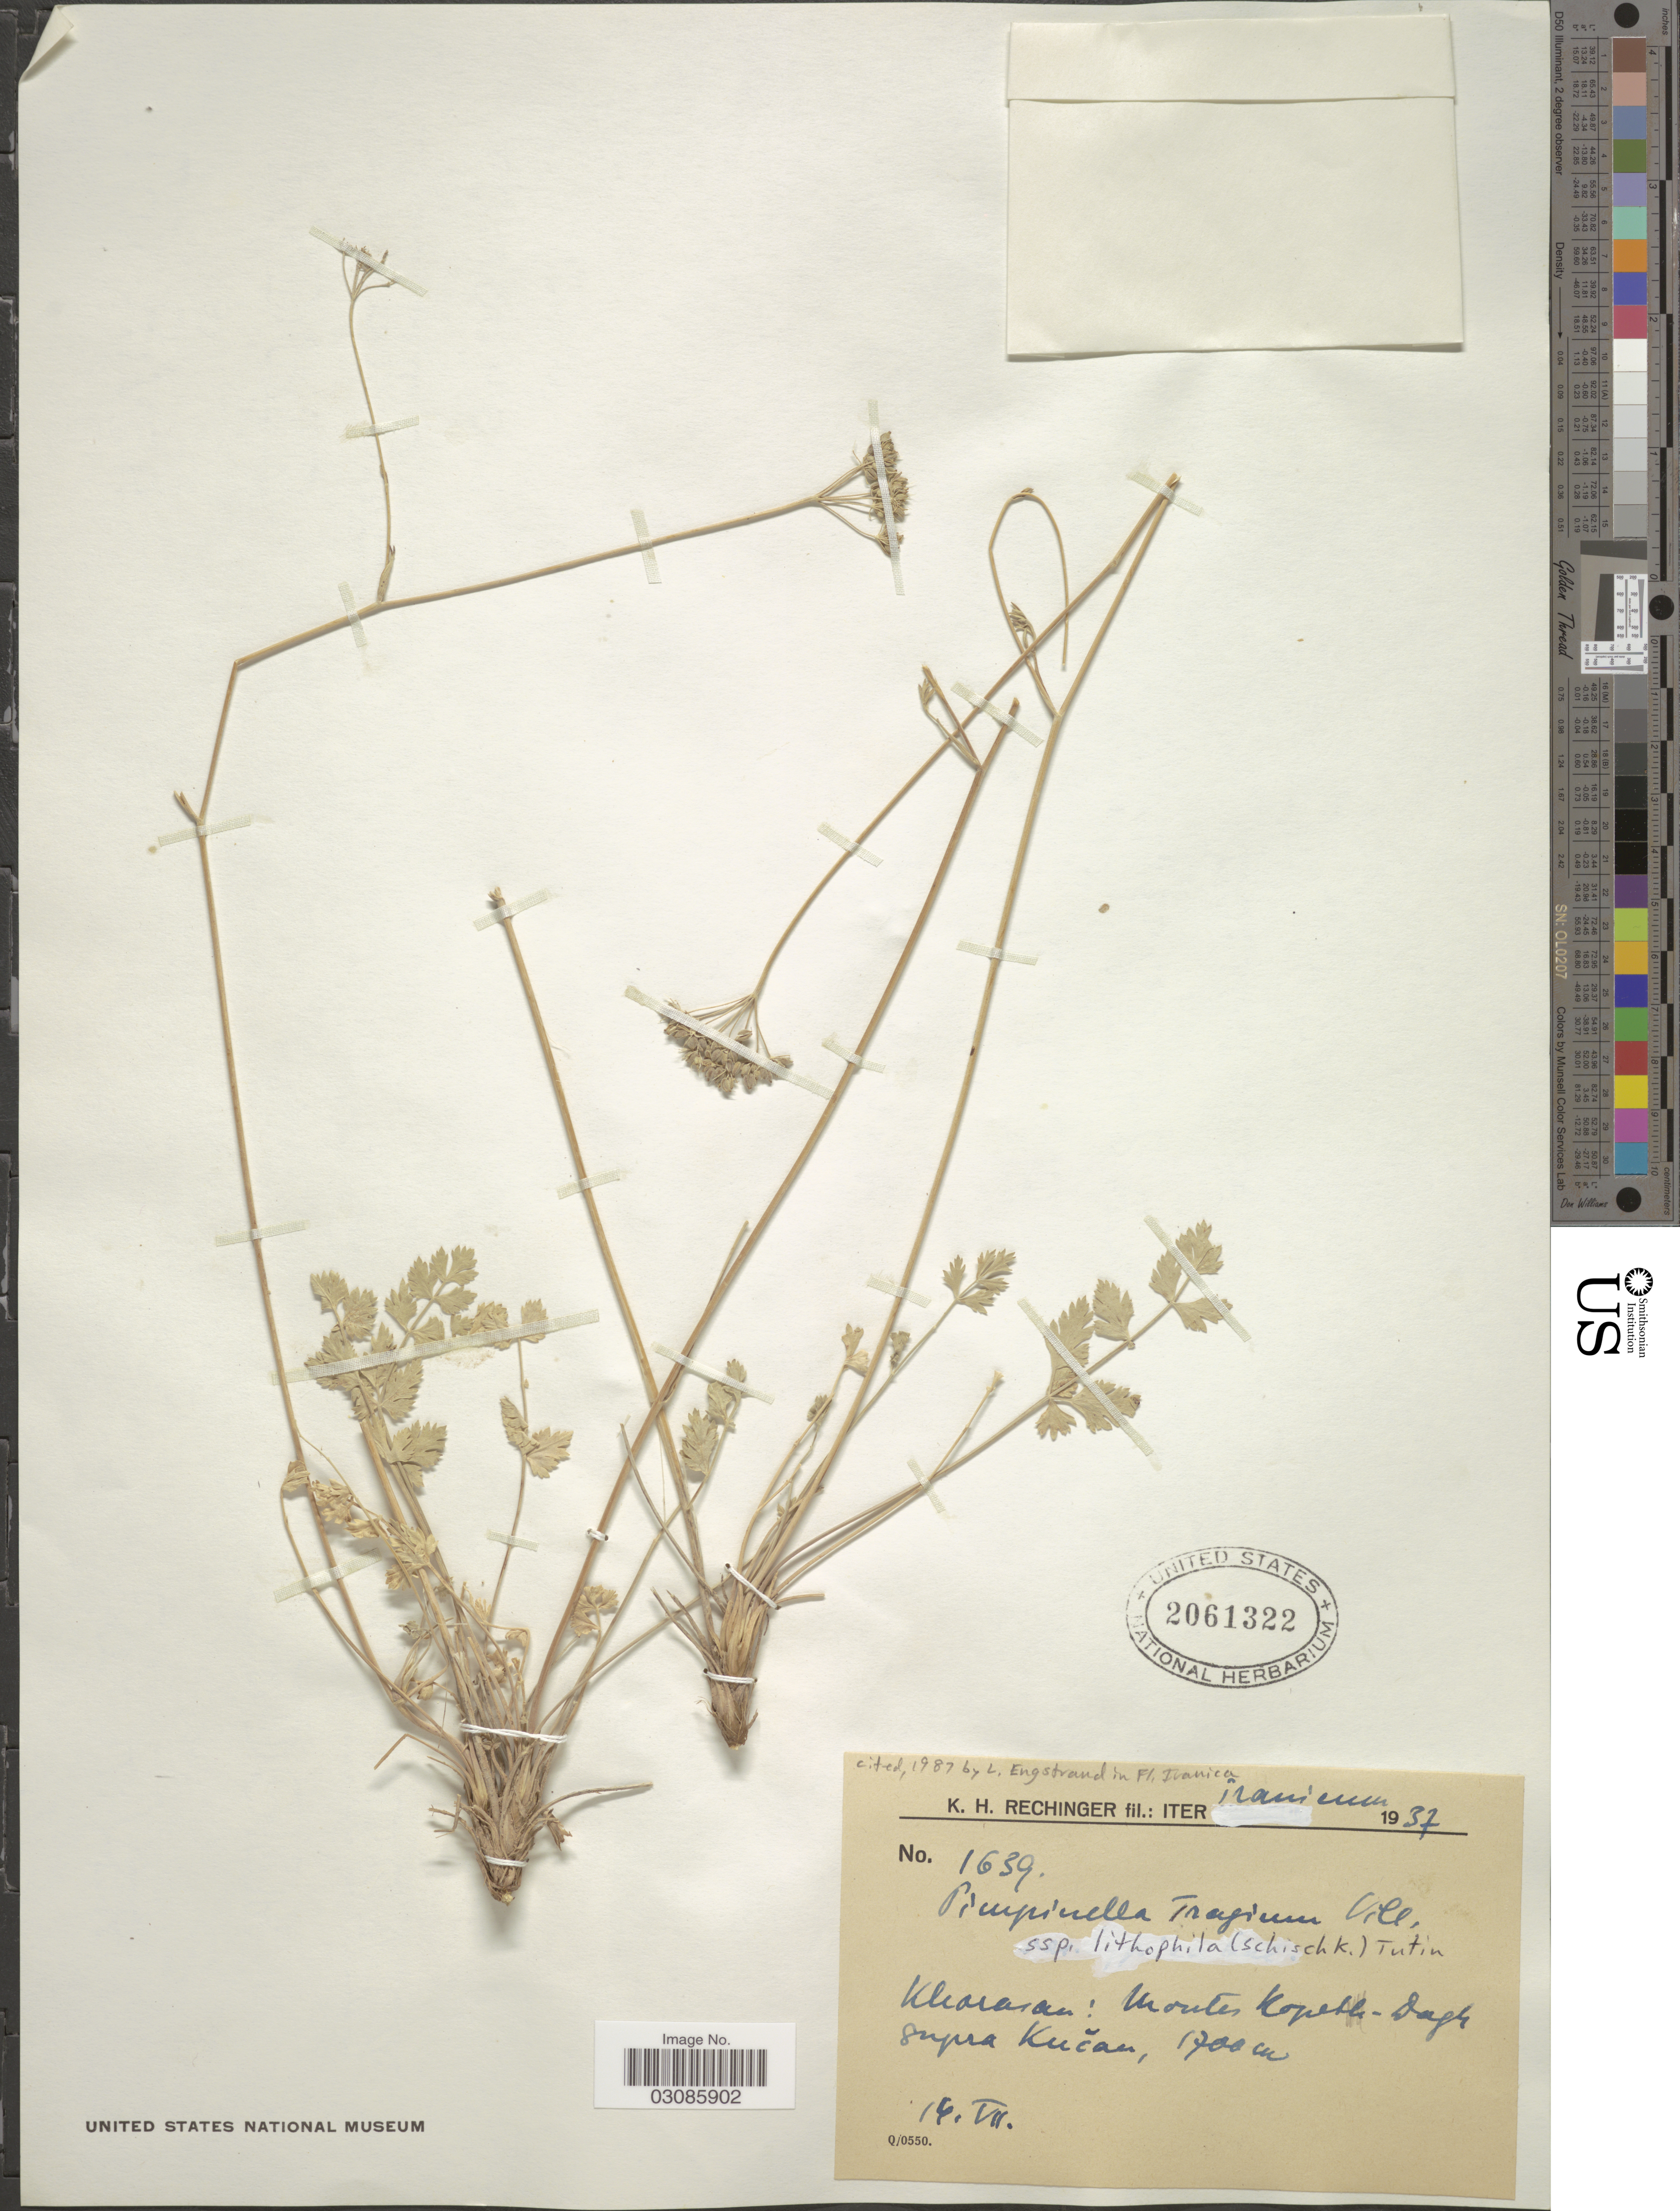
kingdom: Plantae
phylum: Tracheophyta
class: Magnoliopsida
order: Apiales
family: Apiaceae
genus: Pimpinella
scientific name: Pimpinella tragium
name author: Vill.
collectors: K. H. Rechinger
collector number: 1639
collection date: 1937-07-14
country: Iran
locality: Khorasan: Montes Kopelli [interpreted]-Dagh Supra Kucan.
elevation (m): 1700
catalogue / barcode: US 2061322